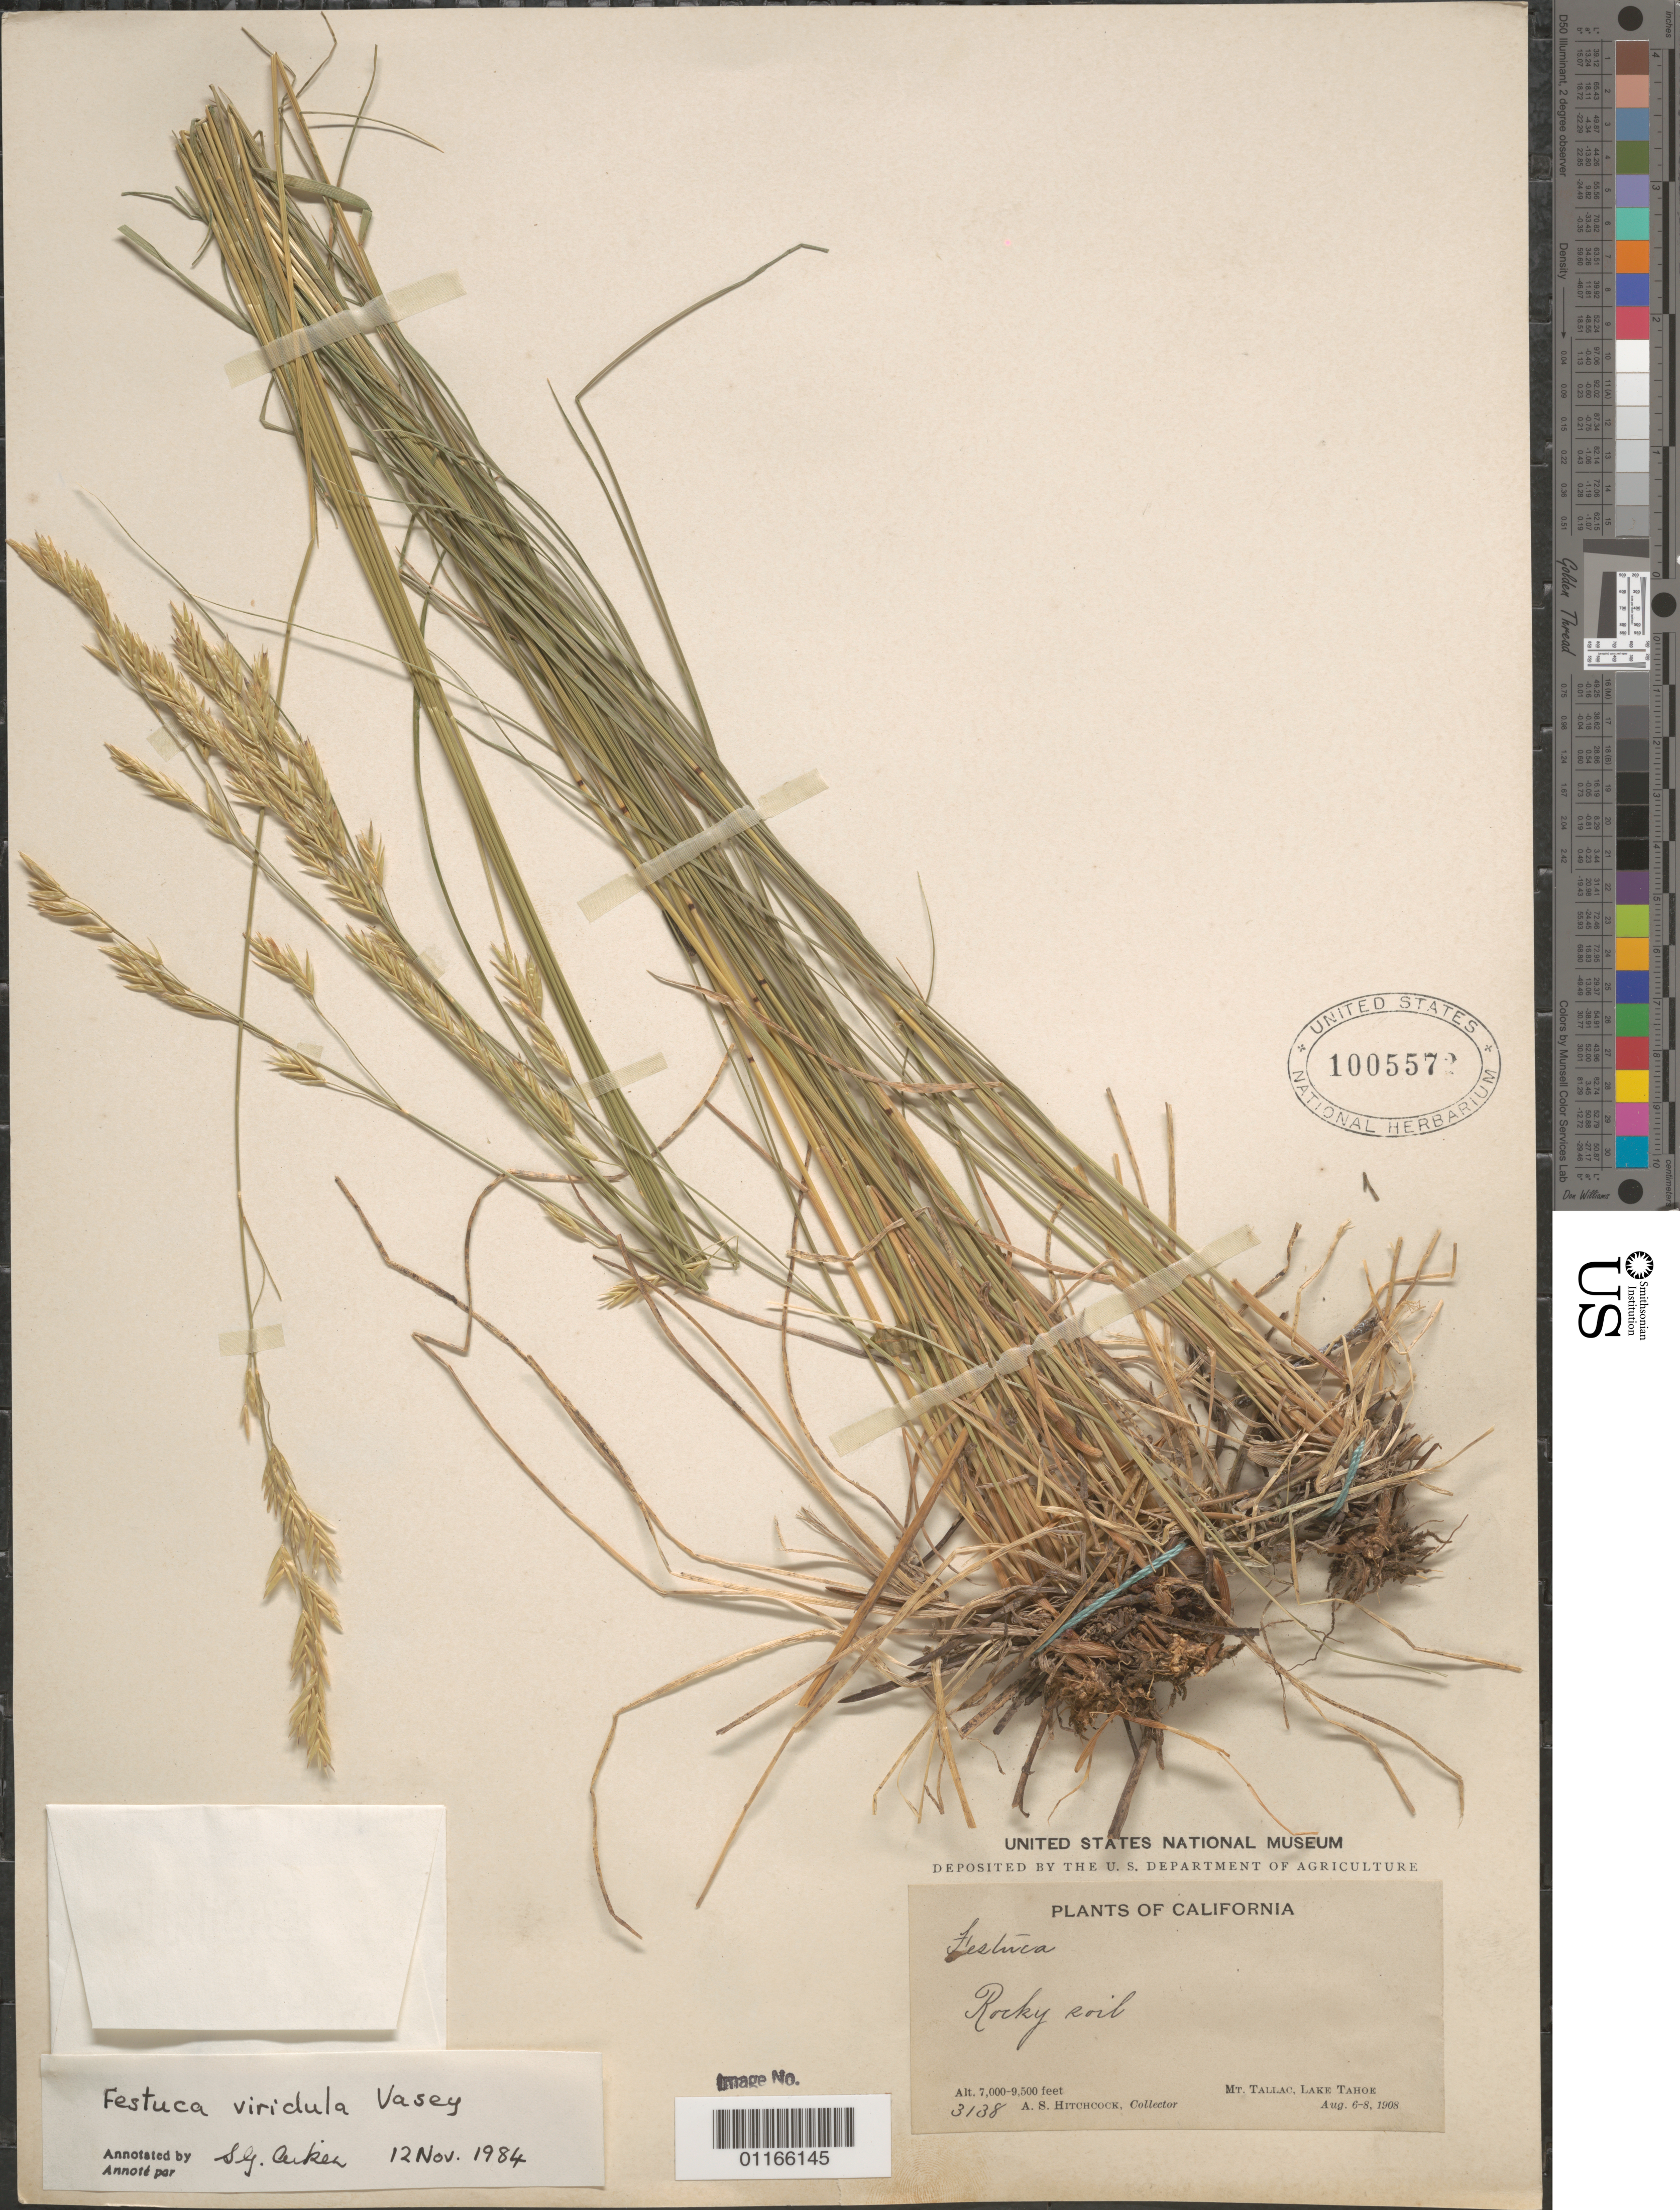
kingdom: Plantae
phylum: Tracheophyta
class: Liliopsida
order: Poales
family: Poaceae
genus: Festuca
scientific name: Festuca viridula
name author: Vasey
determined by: Aiken, S. G.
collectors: A. S. Hitchcock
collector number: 3138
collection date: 1908-08-06/1908-08-08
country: United States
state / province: California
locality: Mt. Tallac, Lake Tahoe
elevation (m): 2134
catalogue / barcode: US 1005572